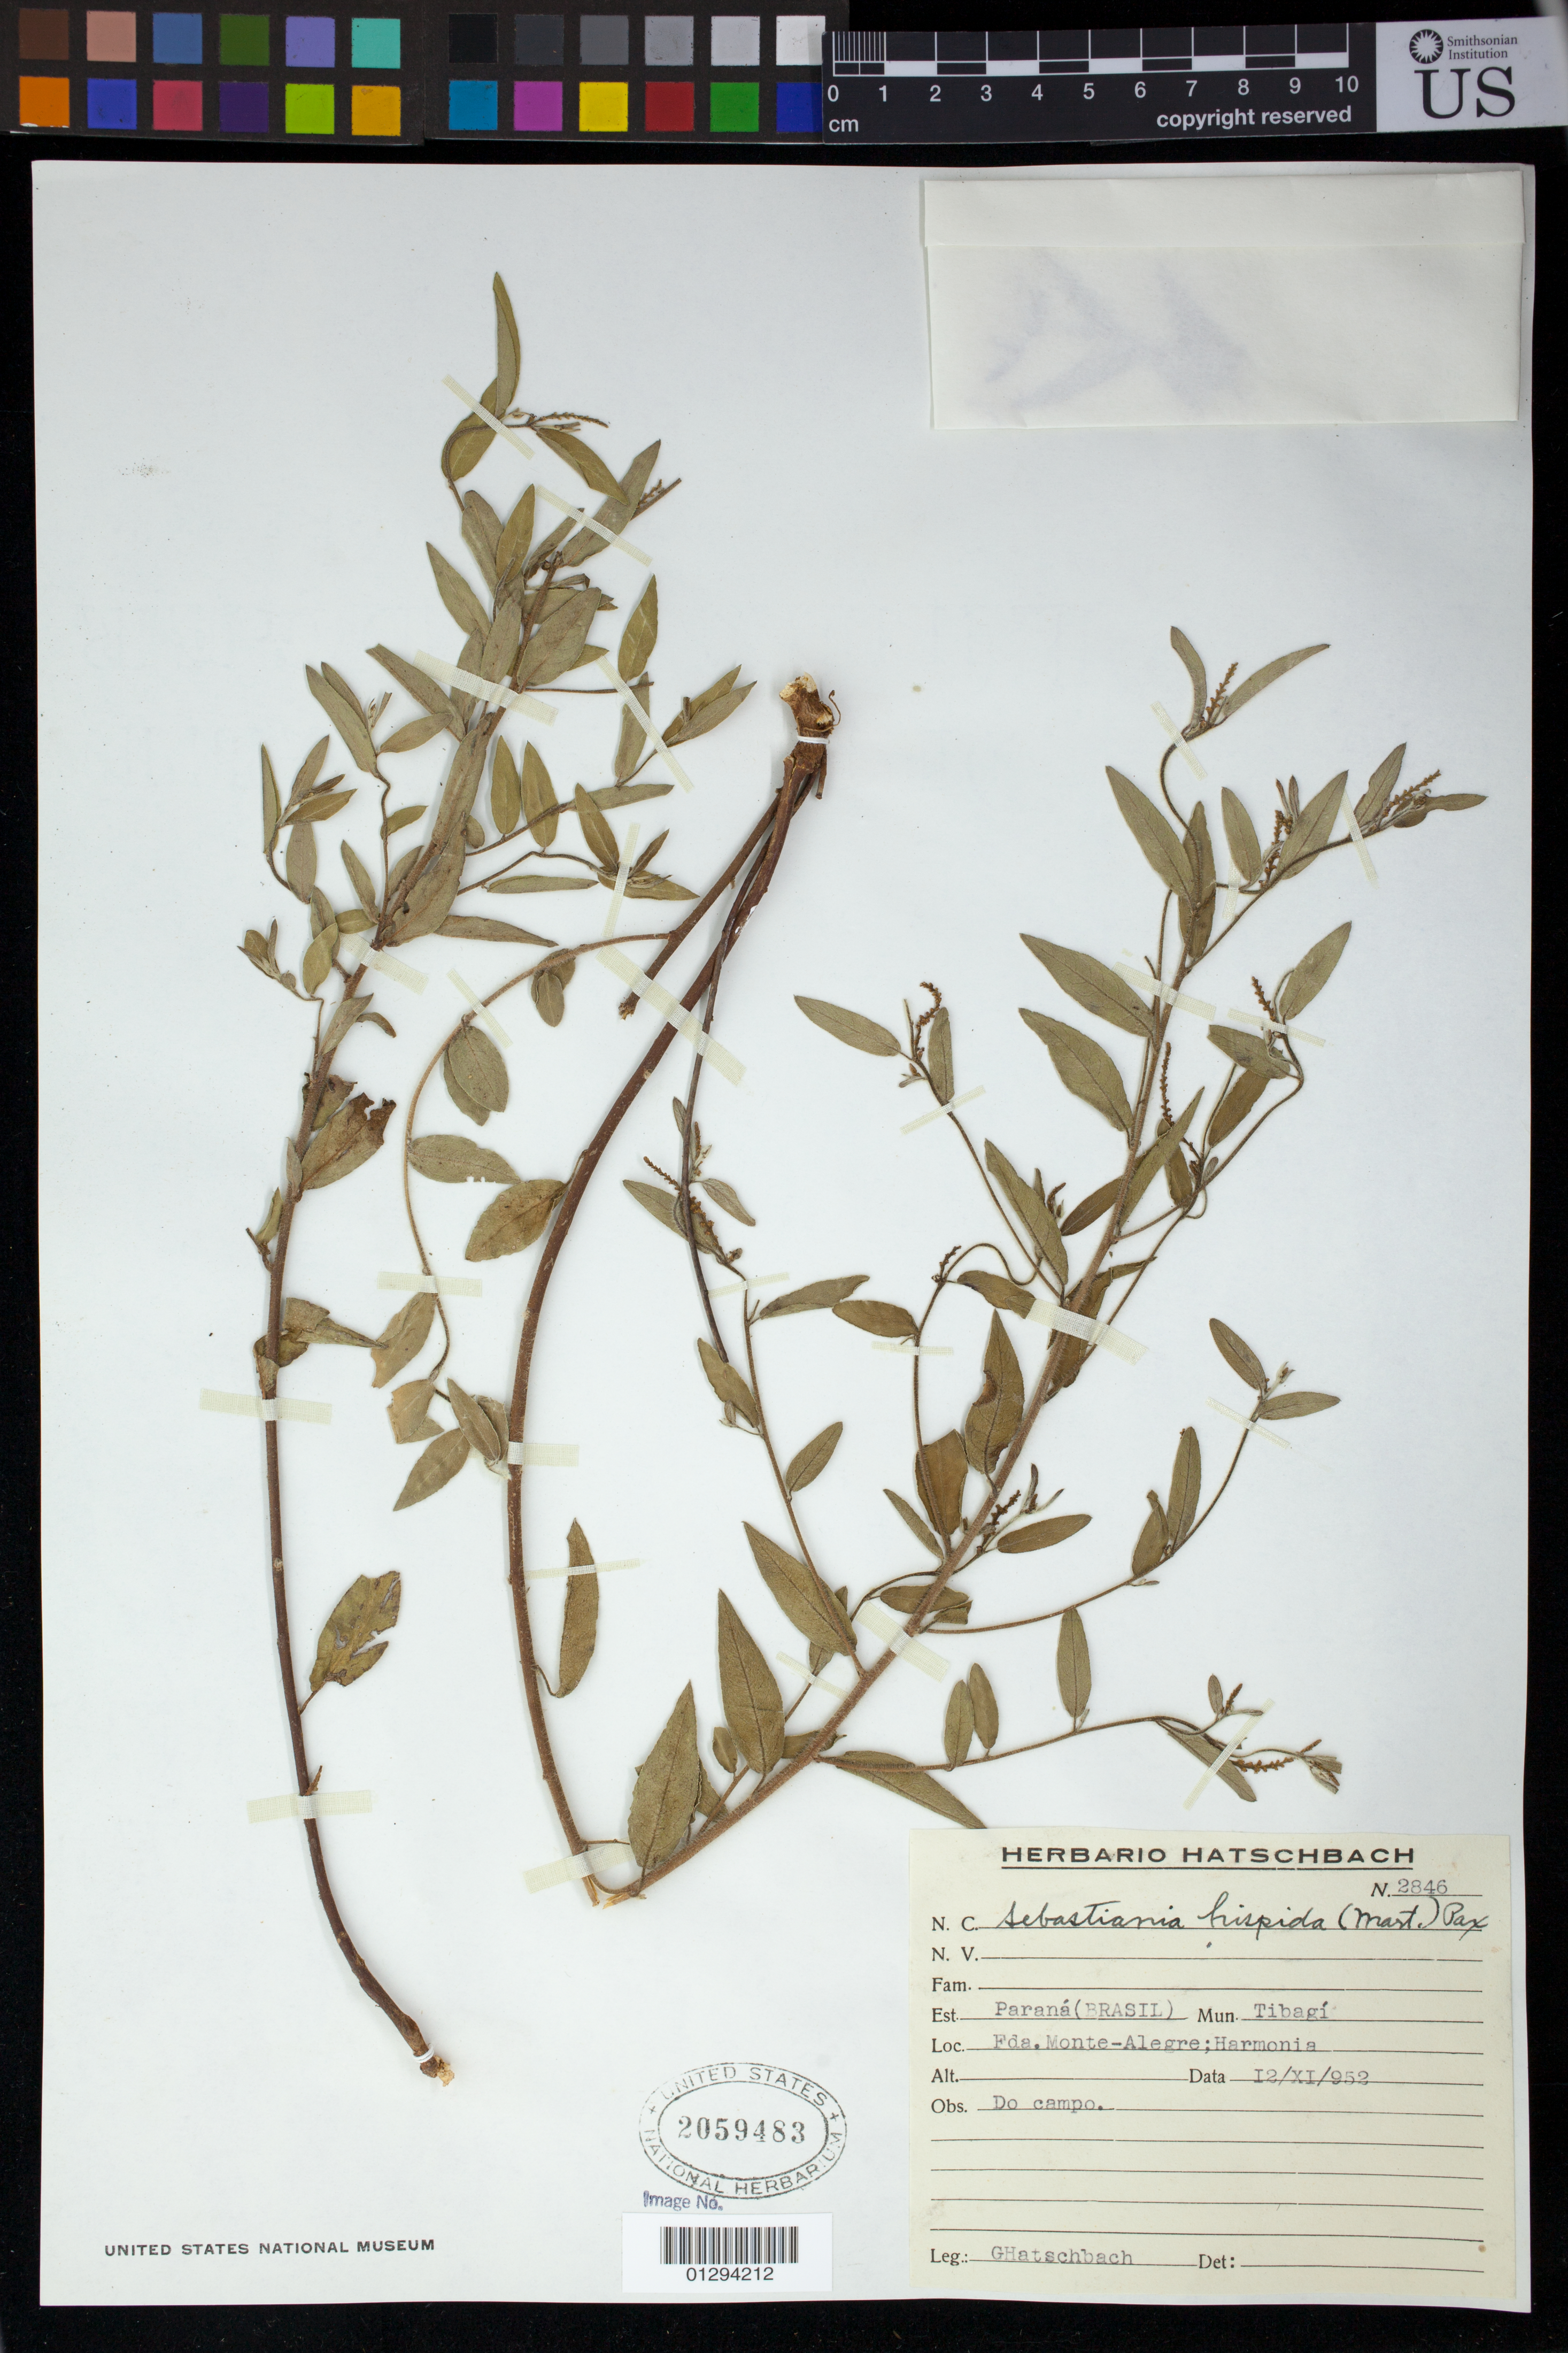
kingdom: Plantae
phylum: Tracheophyta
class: Magnoliopsida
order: Malpighiales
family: Euphorbiaceae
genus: Sebastiania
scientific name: Sebastiania hispida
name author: (Mart.) Pax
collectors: G. Hatschbach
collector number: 2846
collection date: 1952-11-12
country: Brazil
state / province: Parana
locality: Tibagi, Fda. Monte-Alegre; Harmonia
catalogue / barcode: US 2059483